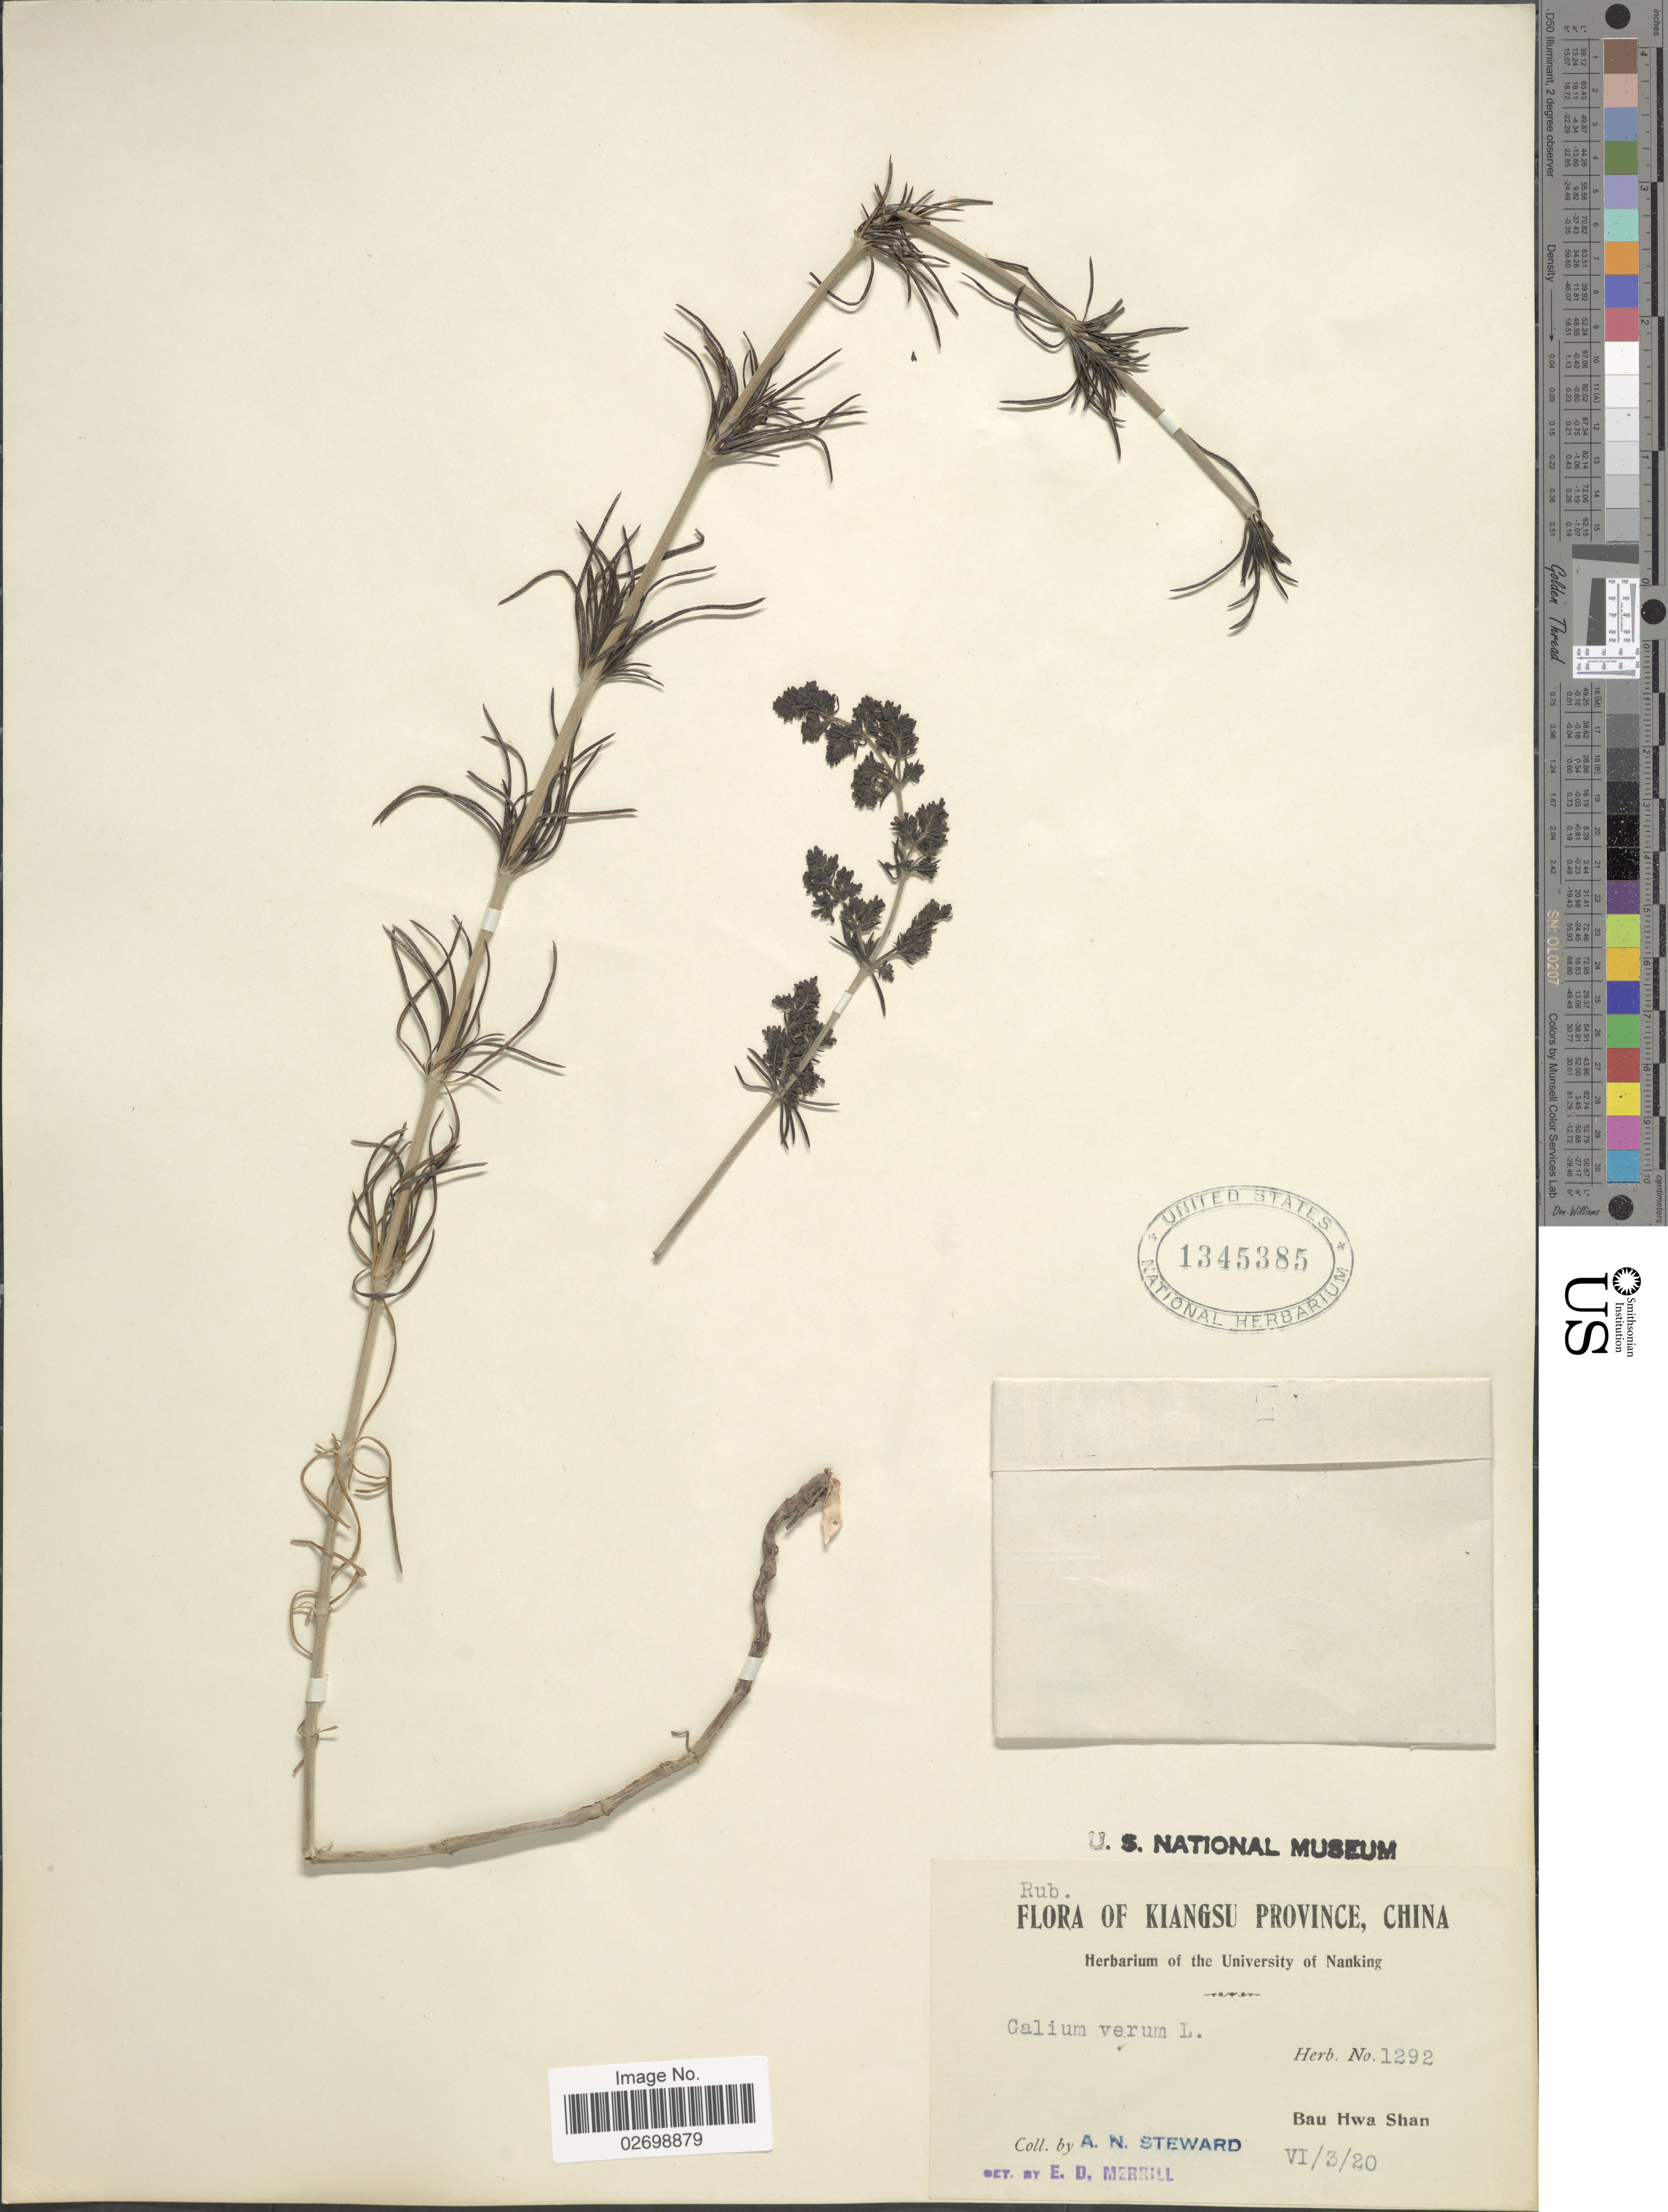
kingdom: Plantae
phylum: Tracheophyta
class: Magnoliopsida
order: Gentianales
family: Rubiaceae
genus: Galium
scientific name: Galium verum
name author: L.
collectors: A. N. Steward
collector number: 1292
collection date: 1920-06-03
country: China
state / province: Jiangsu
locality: Kiangsu Province. Bau Hwa Shan.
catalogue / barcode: US 1345385